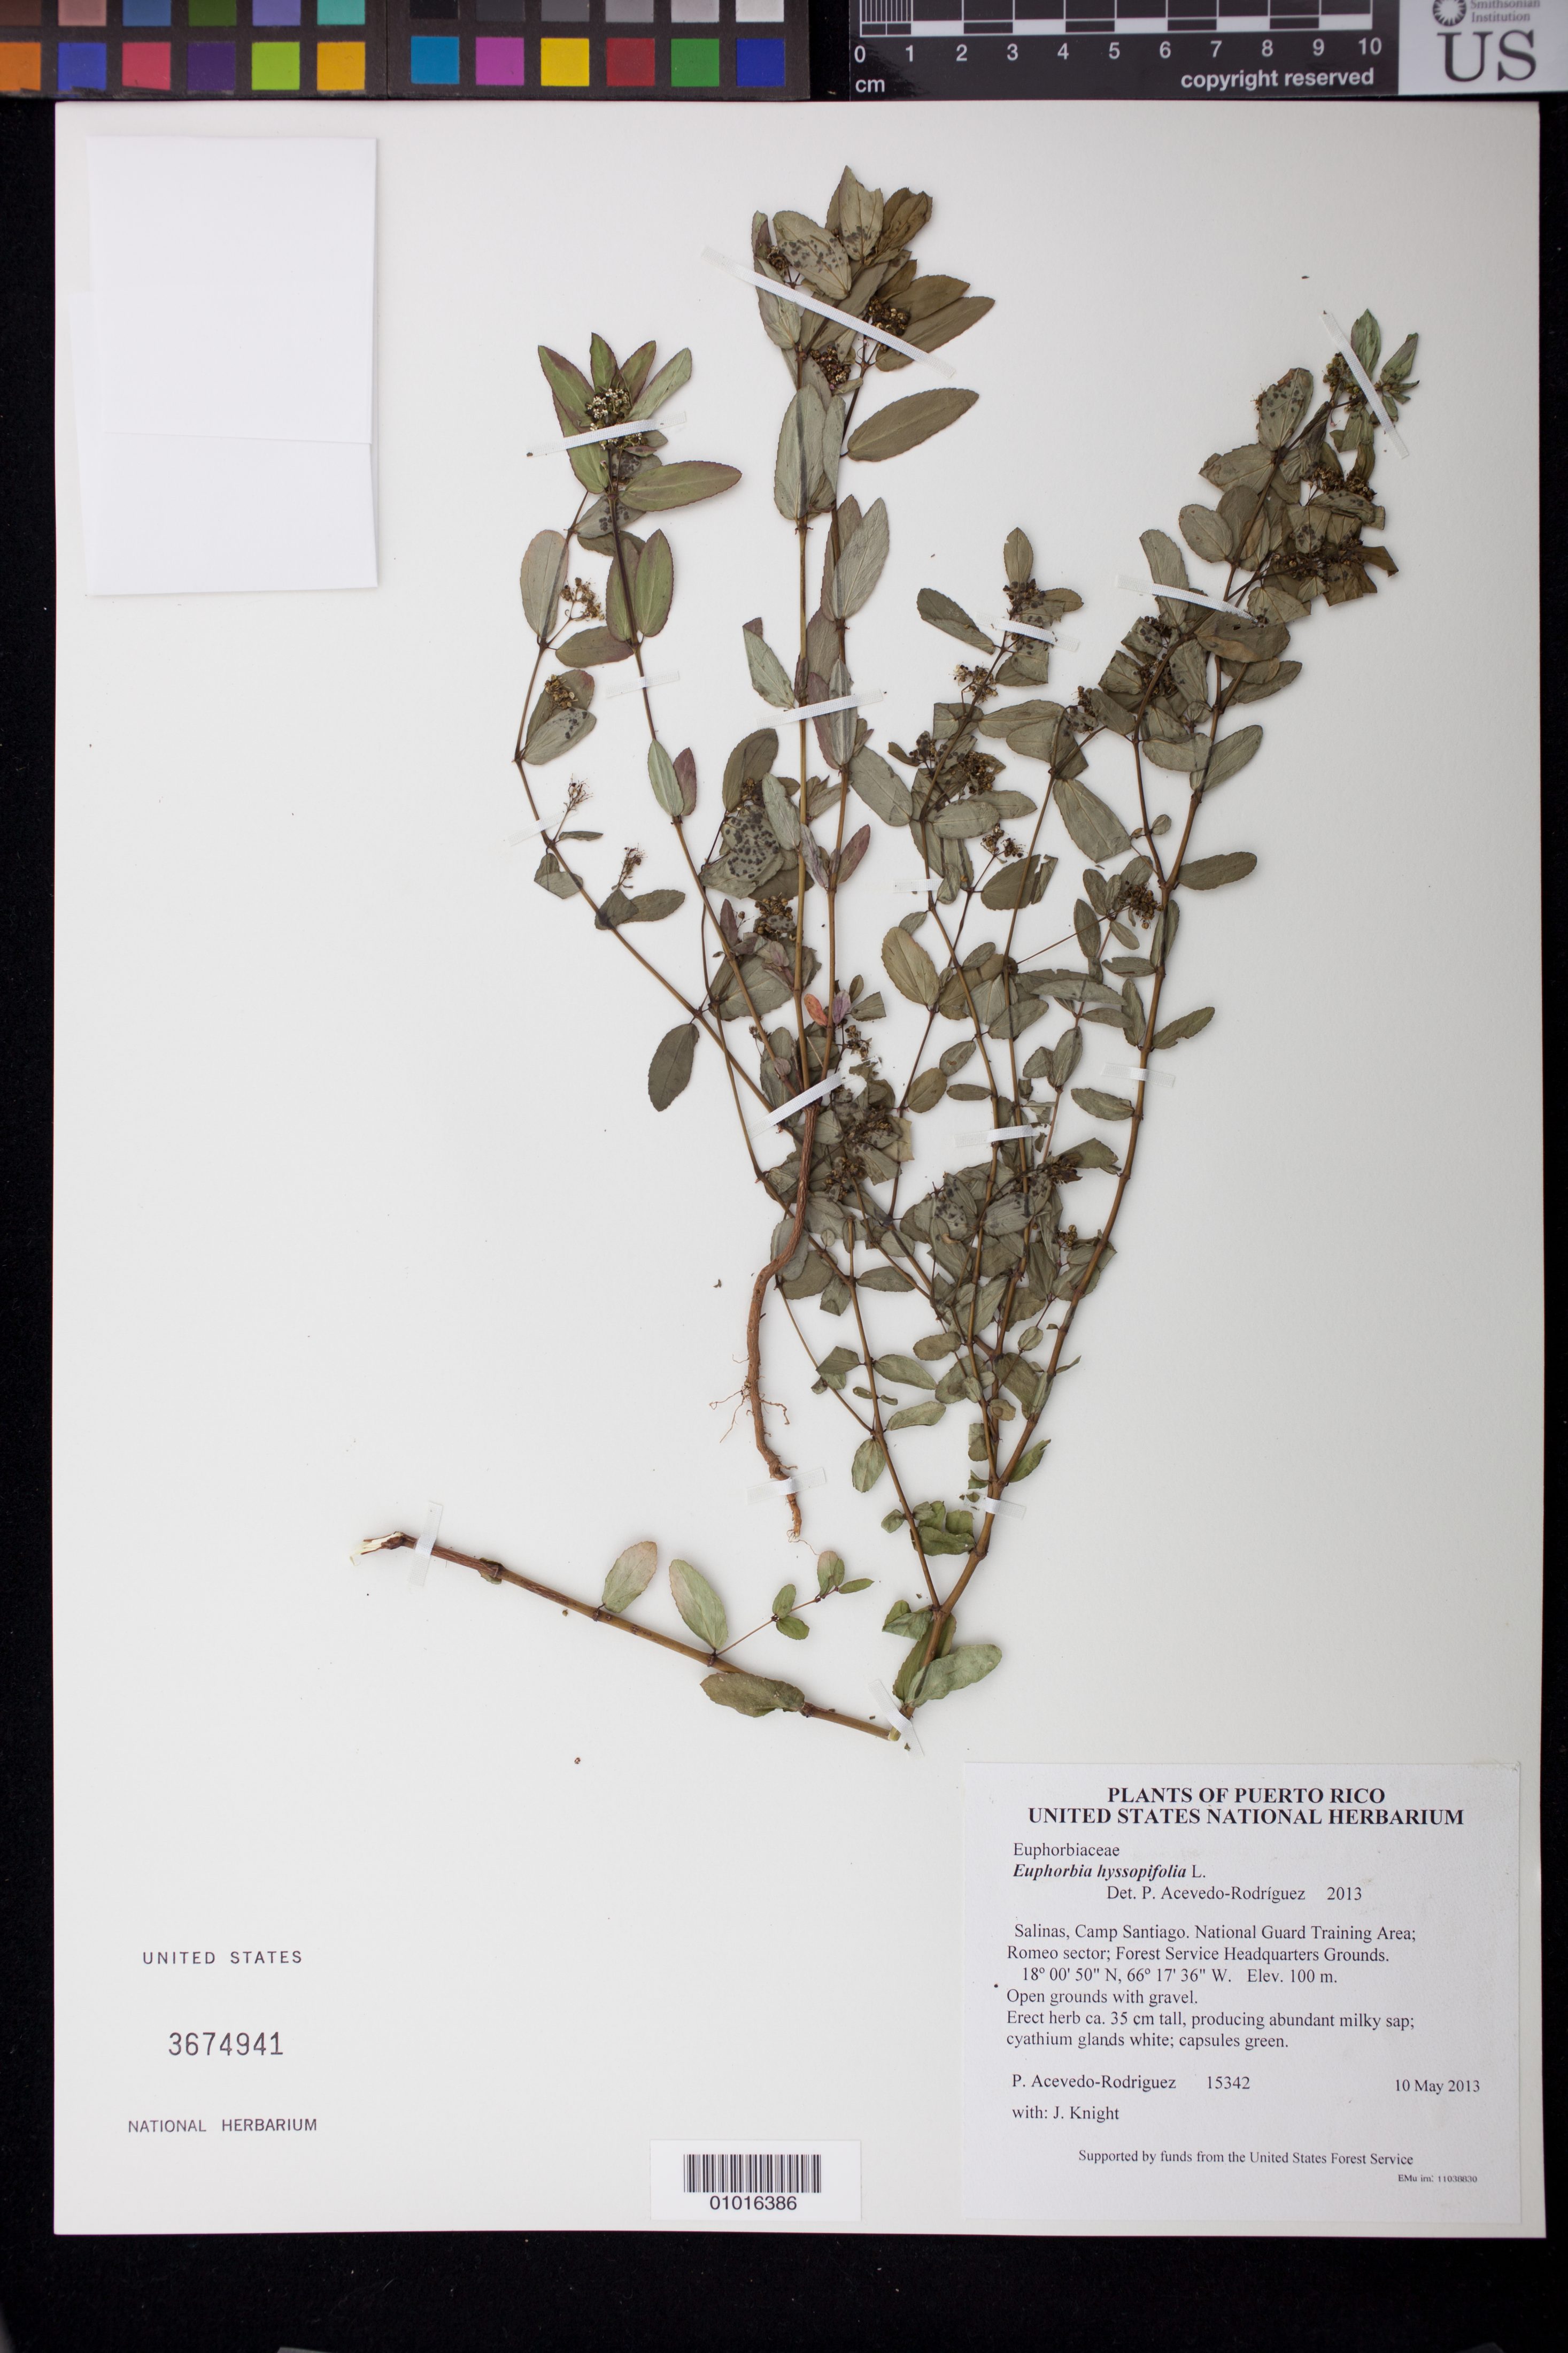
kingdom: Plantae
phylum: Tracheophyta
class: Magnoliopsida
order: Malpighiales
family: Euphorbiaceae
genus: Euphorbia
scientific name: Euphorbia hyssopifolia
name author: L.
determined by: Acevedo-Rodríguez, P., (BOT), Smithsonian Institution - National Museum of Natural History (UNITED STATES)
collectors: P. Acevedo-Rodr. & J. Knight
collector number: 15342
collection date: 2013-05-10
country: Puerto Rico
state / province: Salinas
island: Puerto Rico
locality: Camp Santiago. National Guard Training Area; Romeo sector; Forest Service Headquarters Grounds.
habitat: Open grounds with gravel.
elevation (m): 100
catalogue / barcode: US 3674941